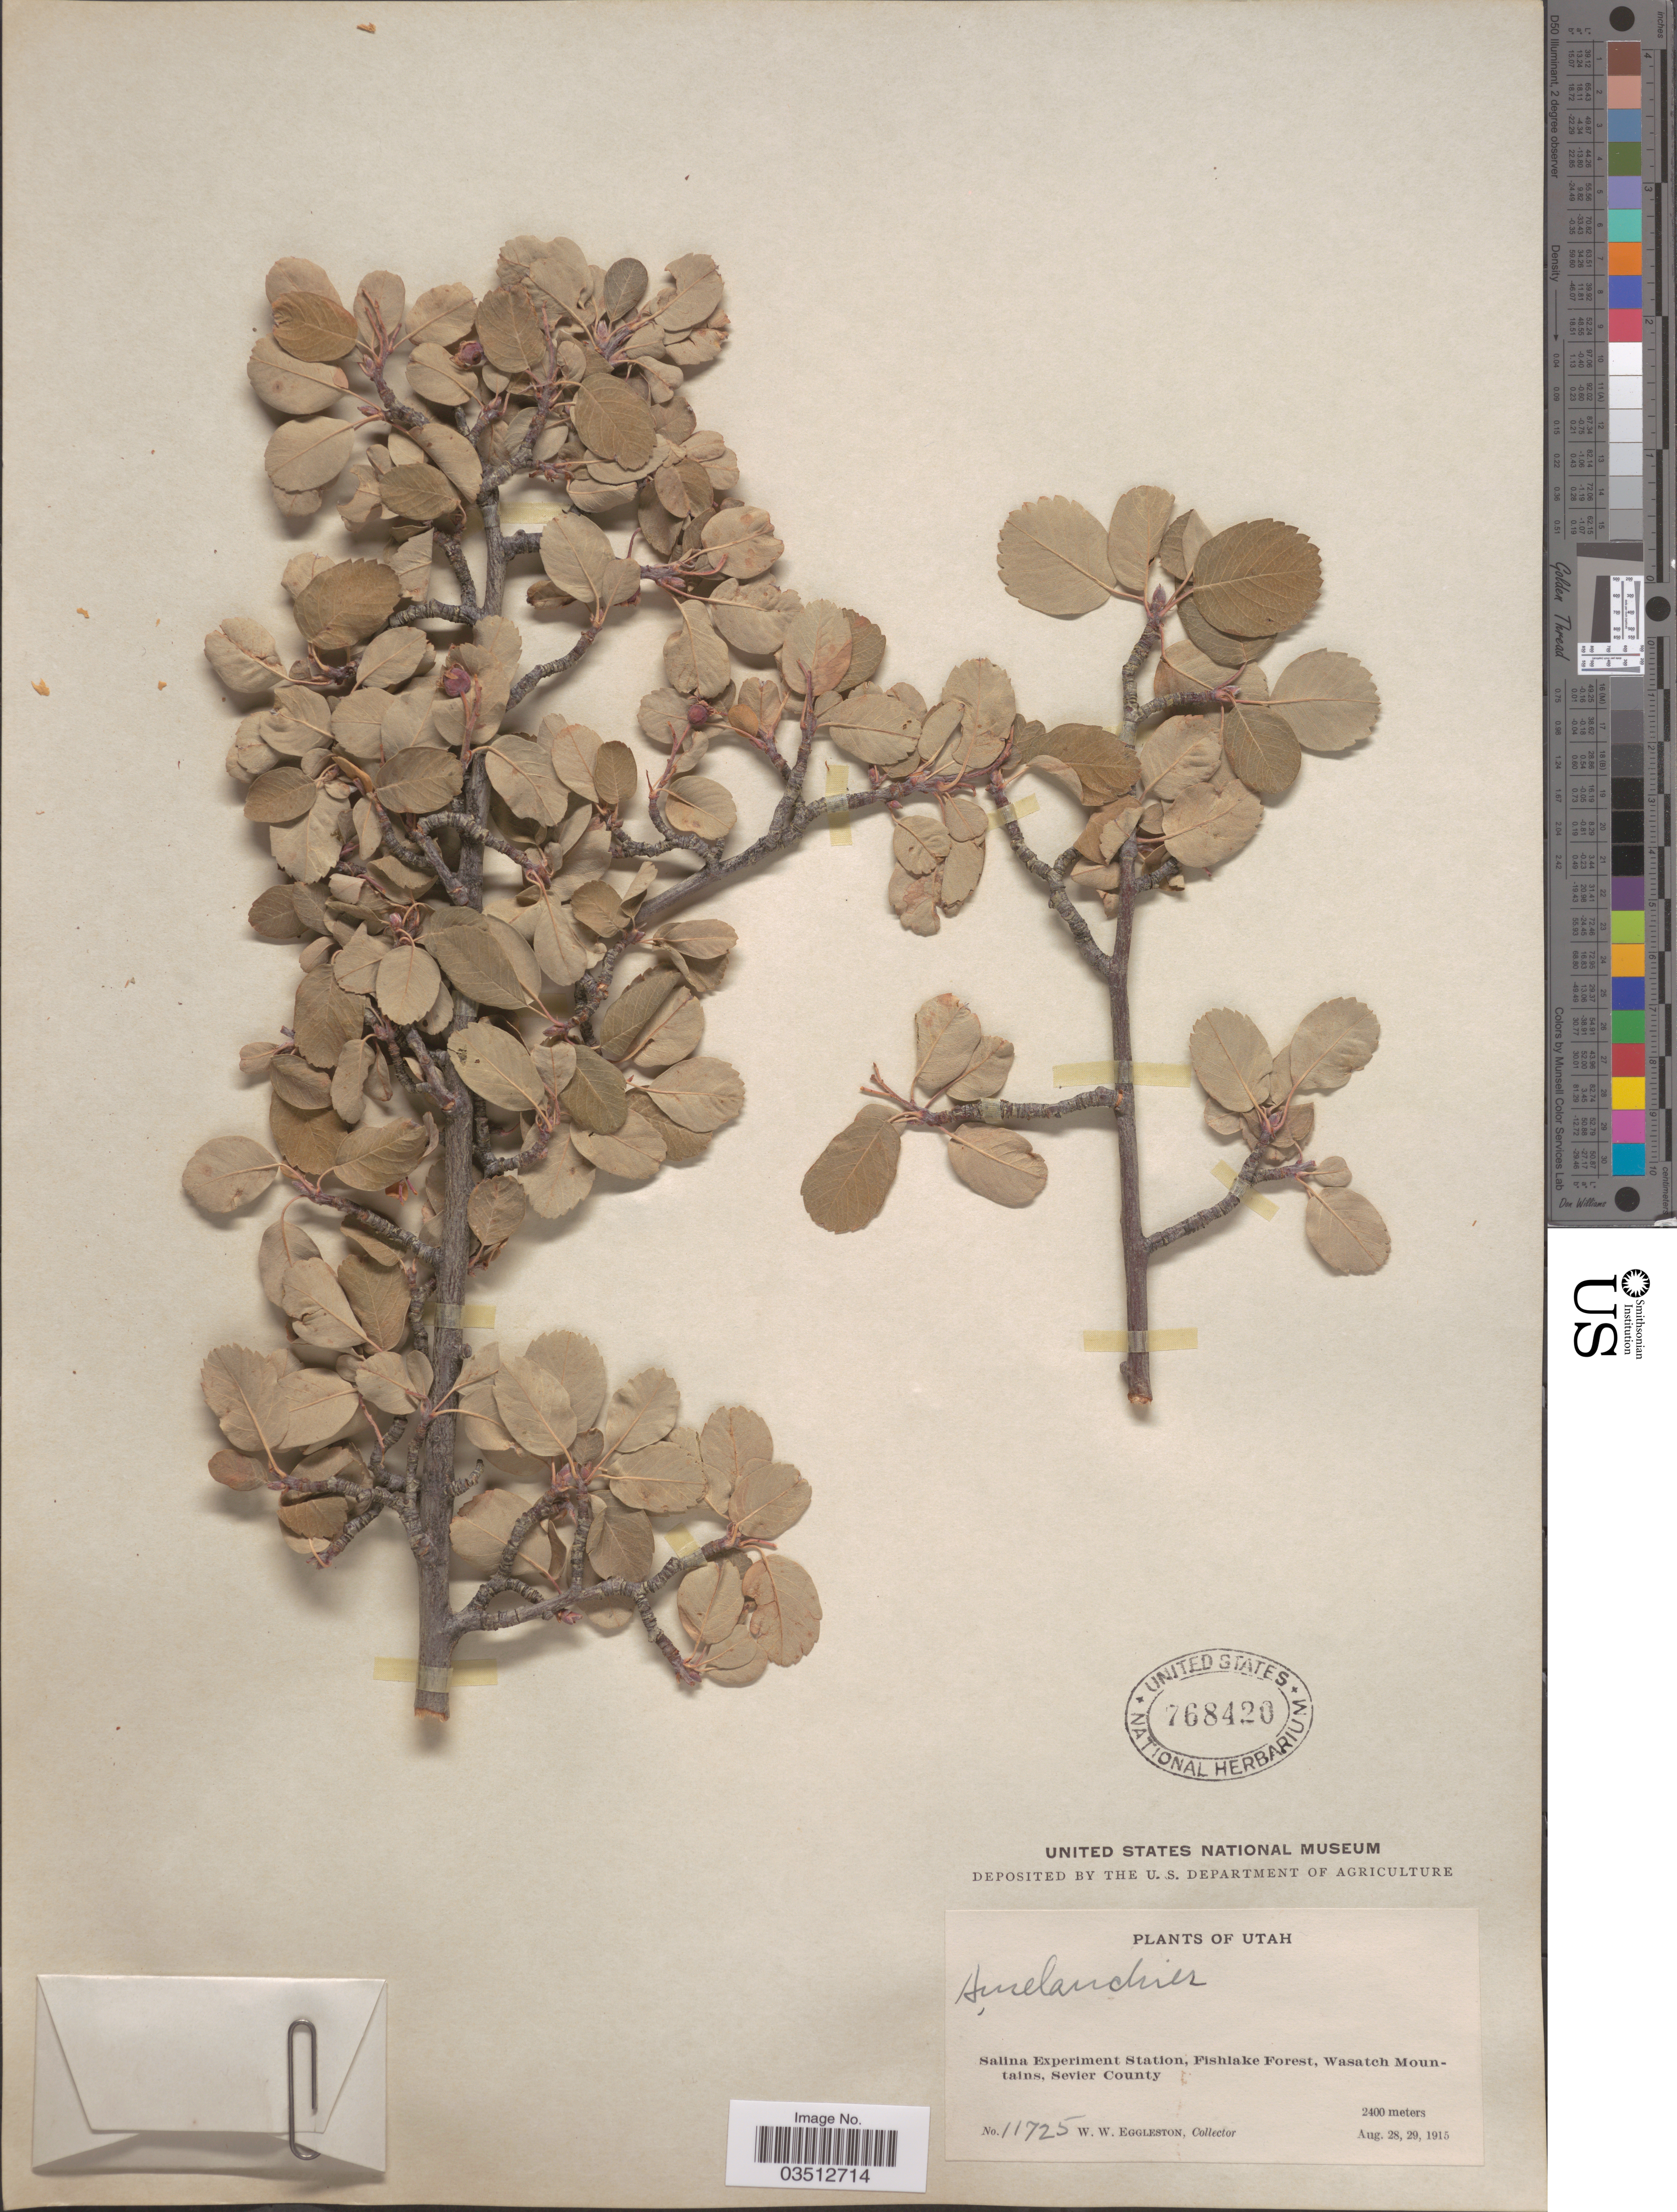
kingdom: Plantae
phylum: Tracheophyta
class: Magnoliopsida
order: Rosales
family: Rosaceae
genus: Amelanchier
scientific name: Amelanchier utahensis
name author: Koehne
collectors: W. W. Eggleston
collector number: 11725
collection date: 1915-08-28/1915-08-29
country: United States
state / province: Utah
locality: Salina Experiment Station, Fishlake Forest, Wasatch Mountains, Sevier County.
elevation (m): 2400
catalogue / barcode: US 768420